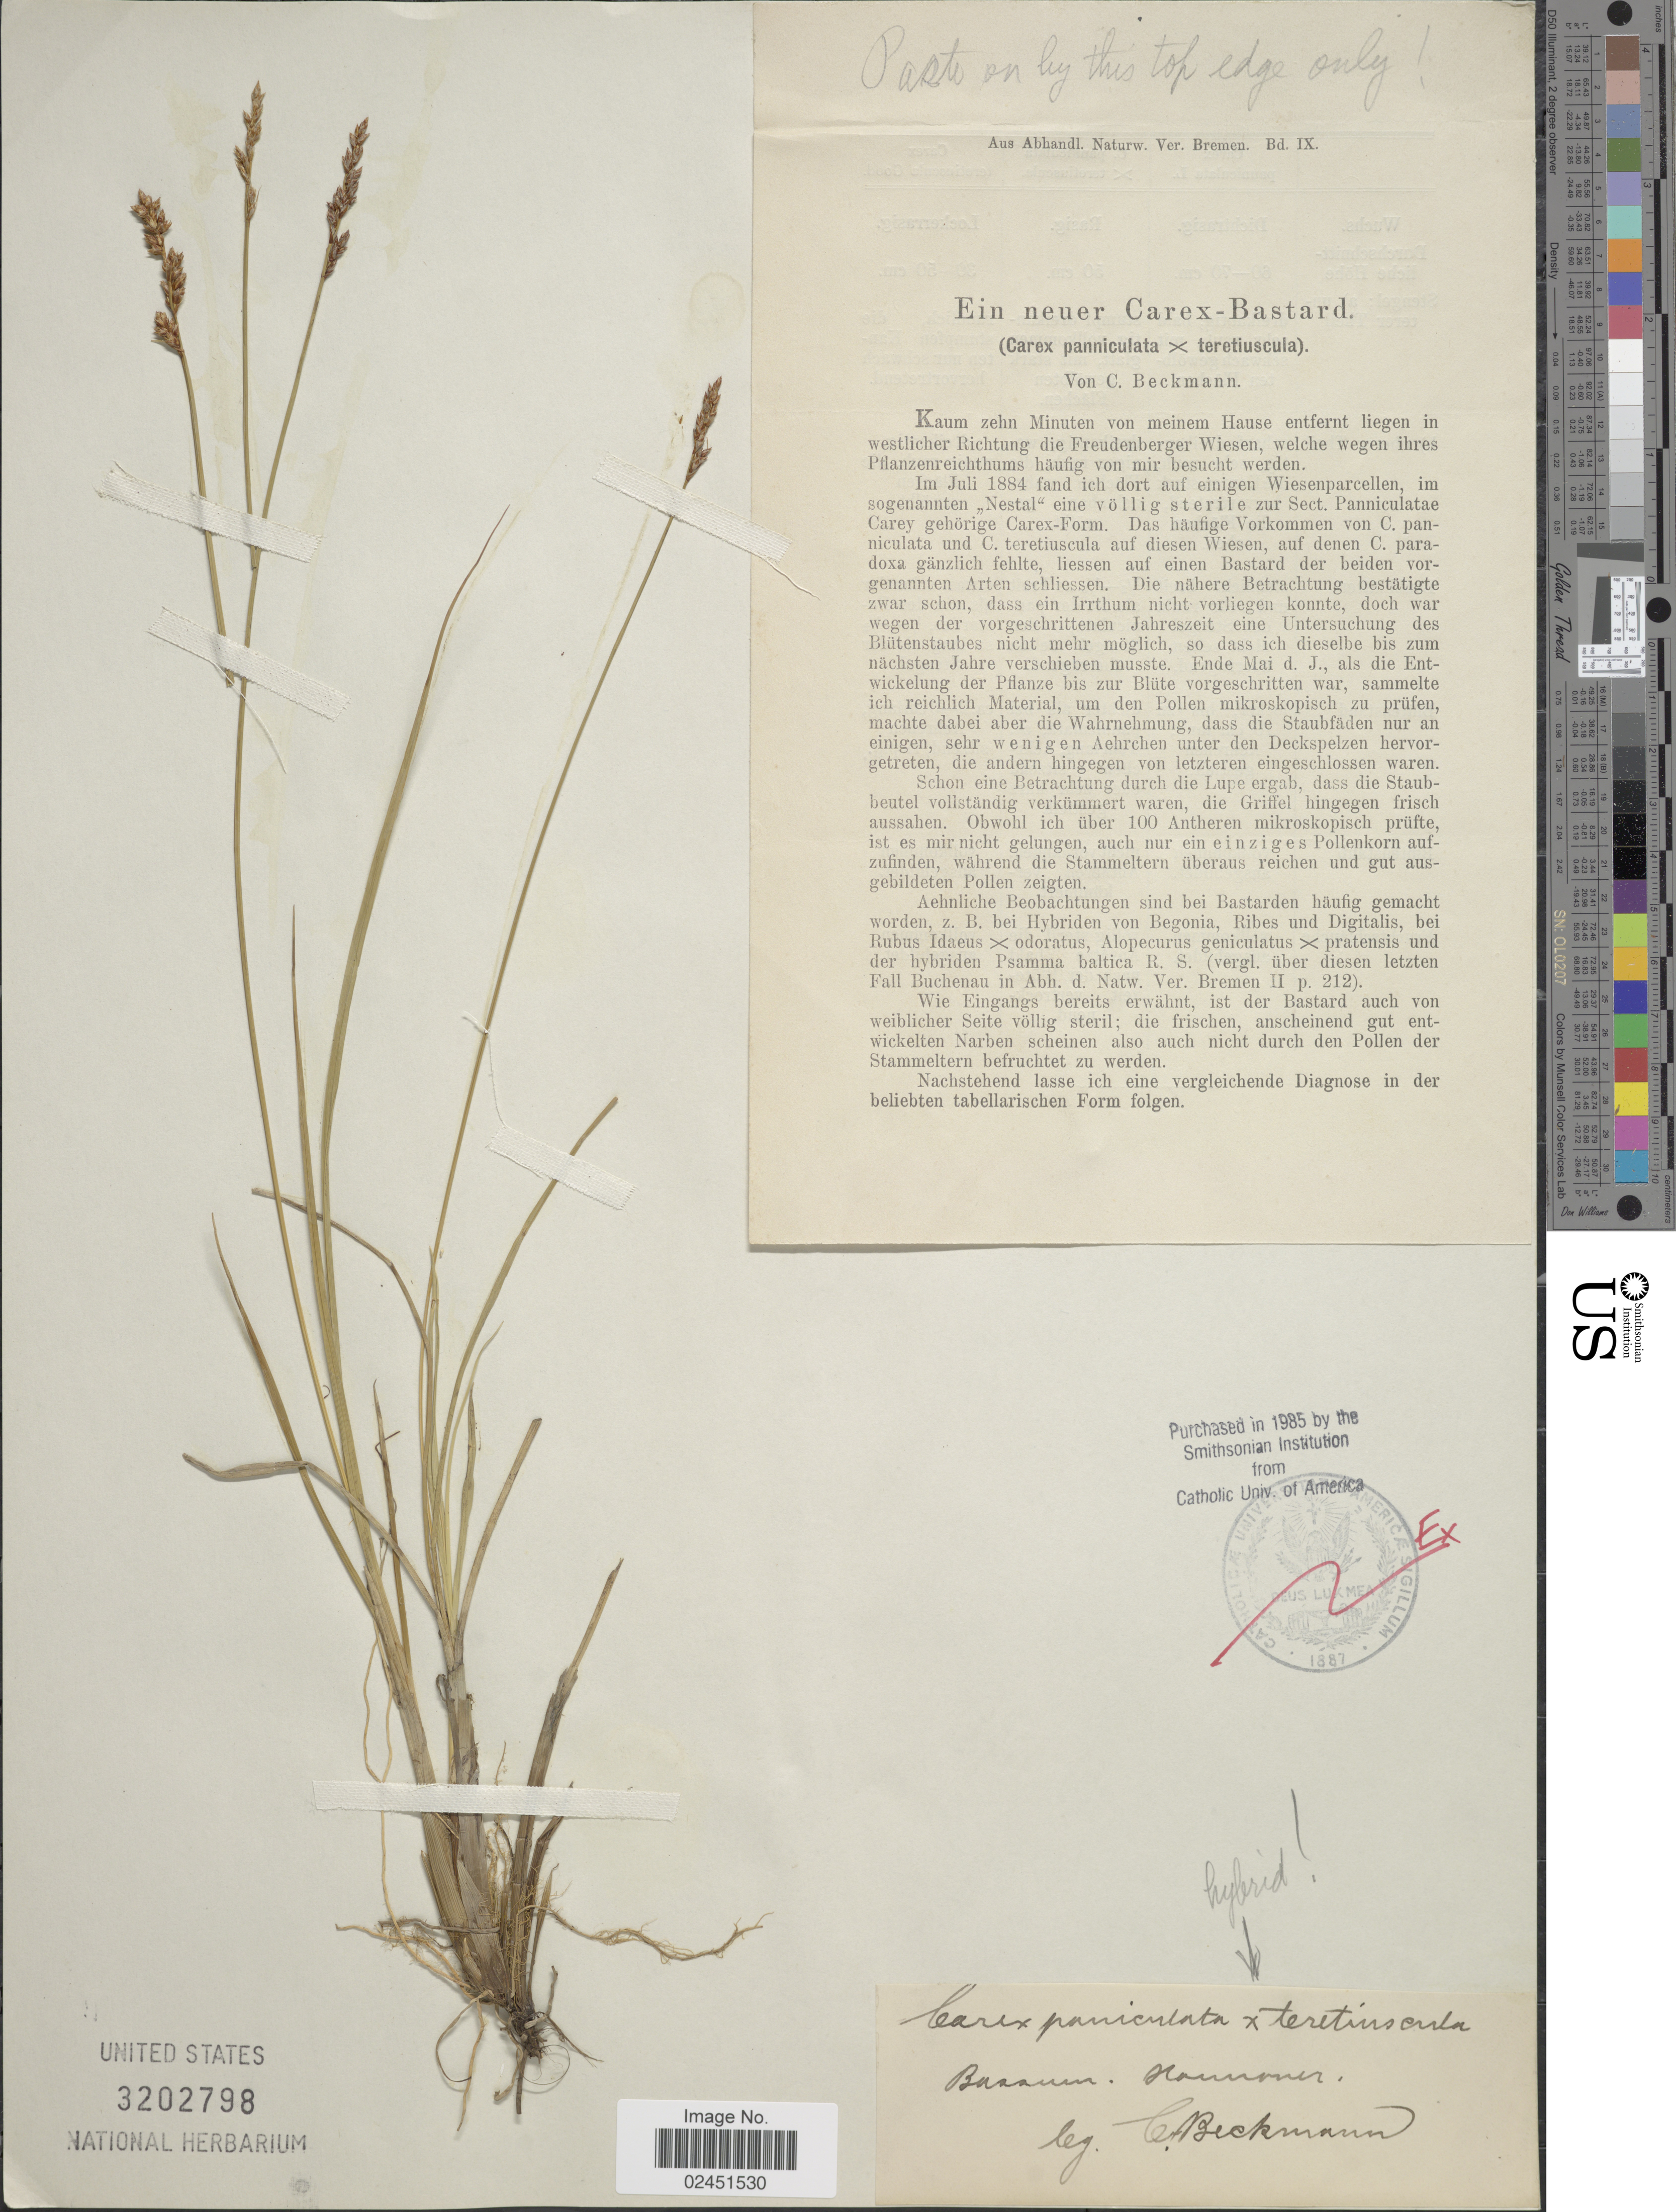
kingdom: Plantae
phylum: Tracheophyta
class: Liliopsida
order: Poales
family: Cyperaceae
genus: Carex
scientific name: Carex paniculata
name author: L.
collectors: C. Beckmann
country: Germany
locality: Bassum, Hannover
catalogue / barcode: US 3202798